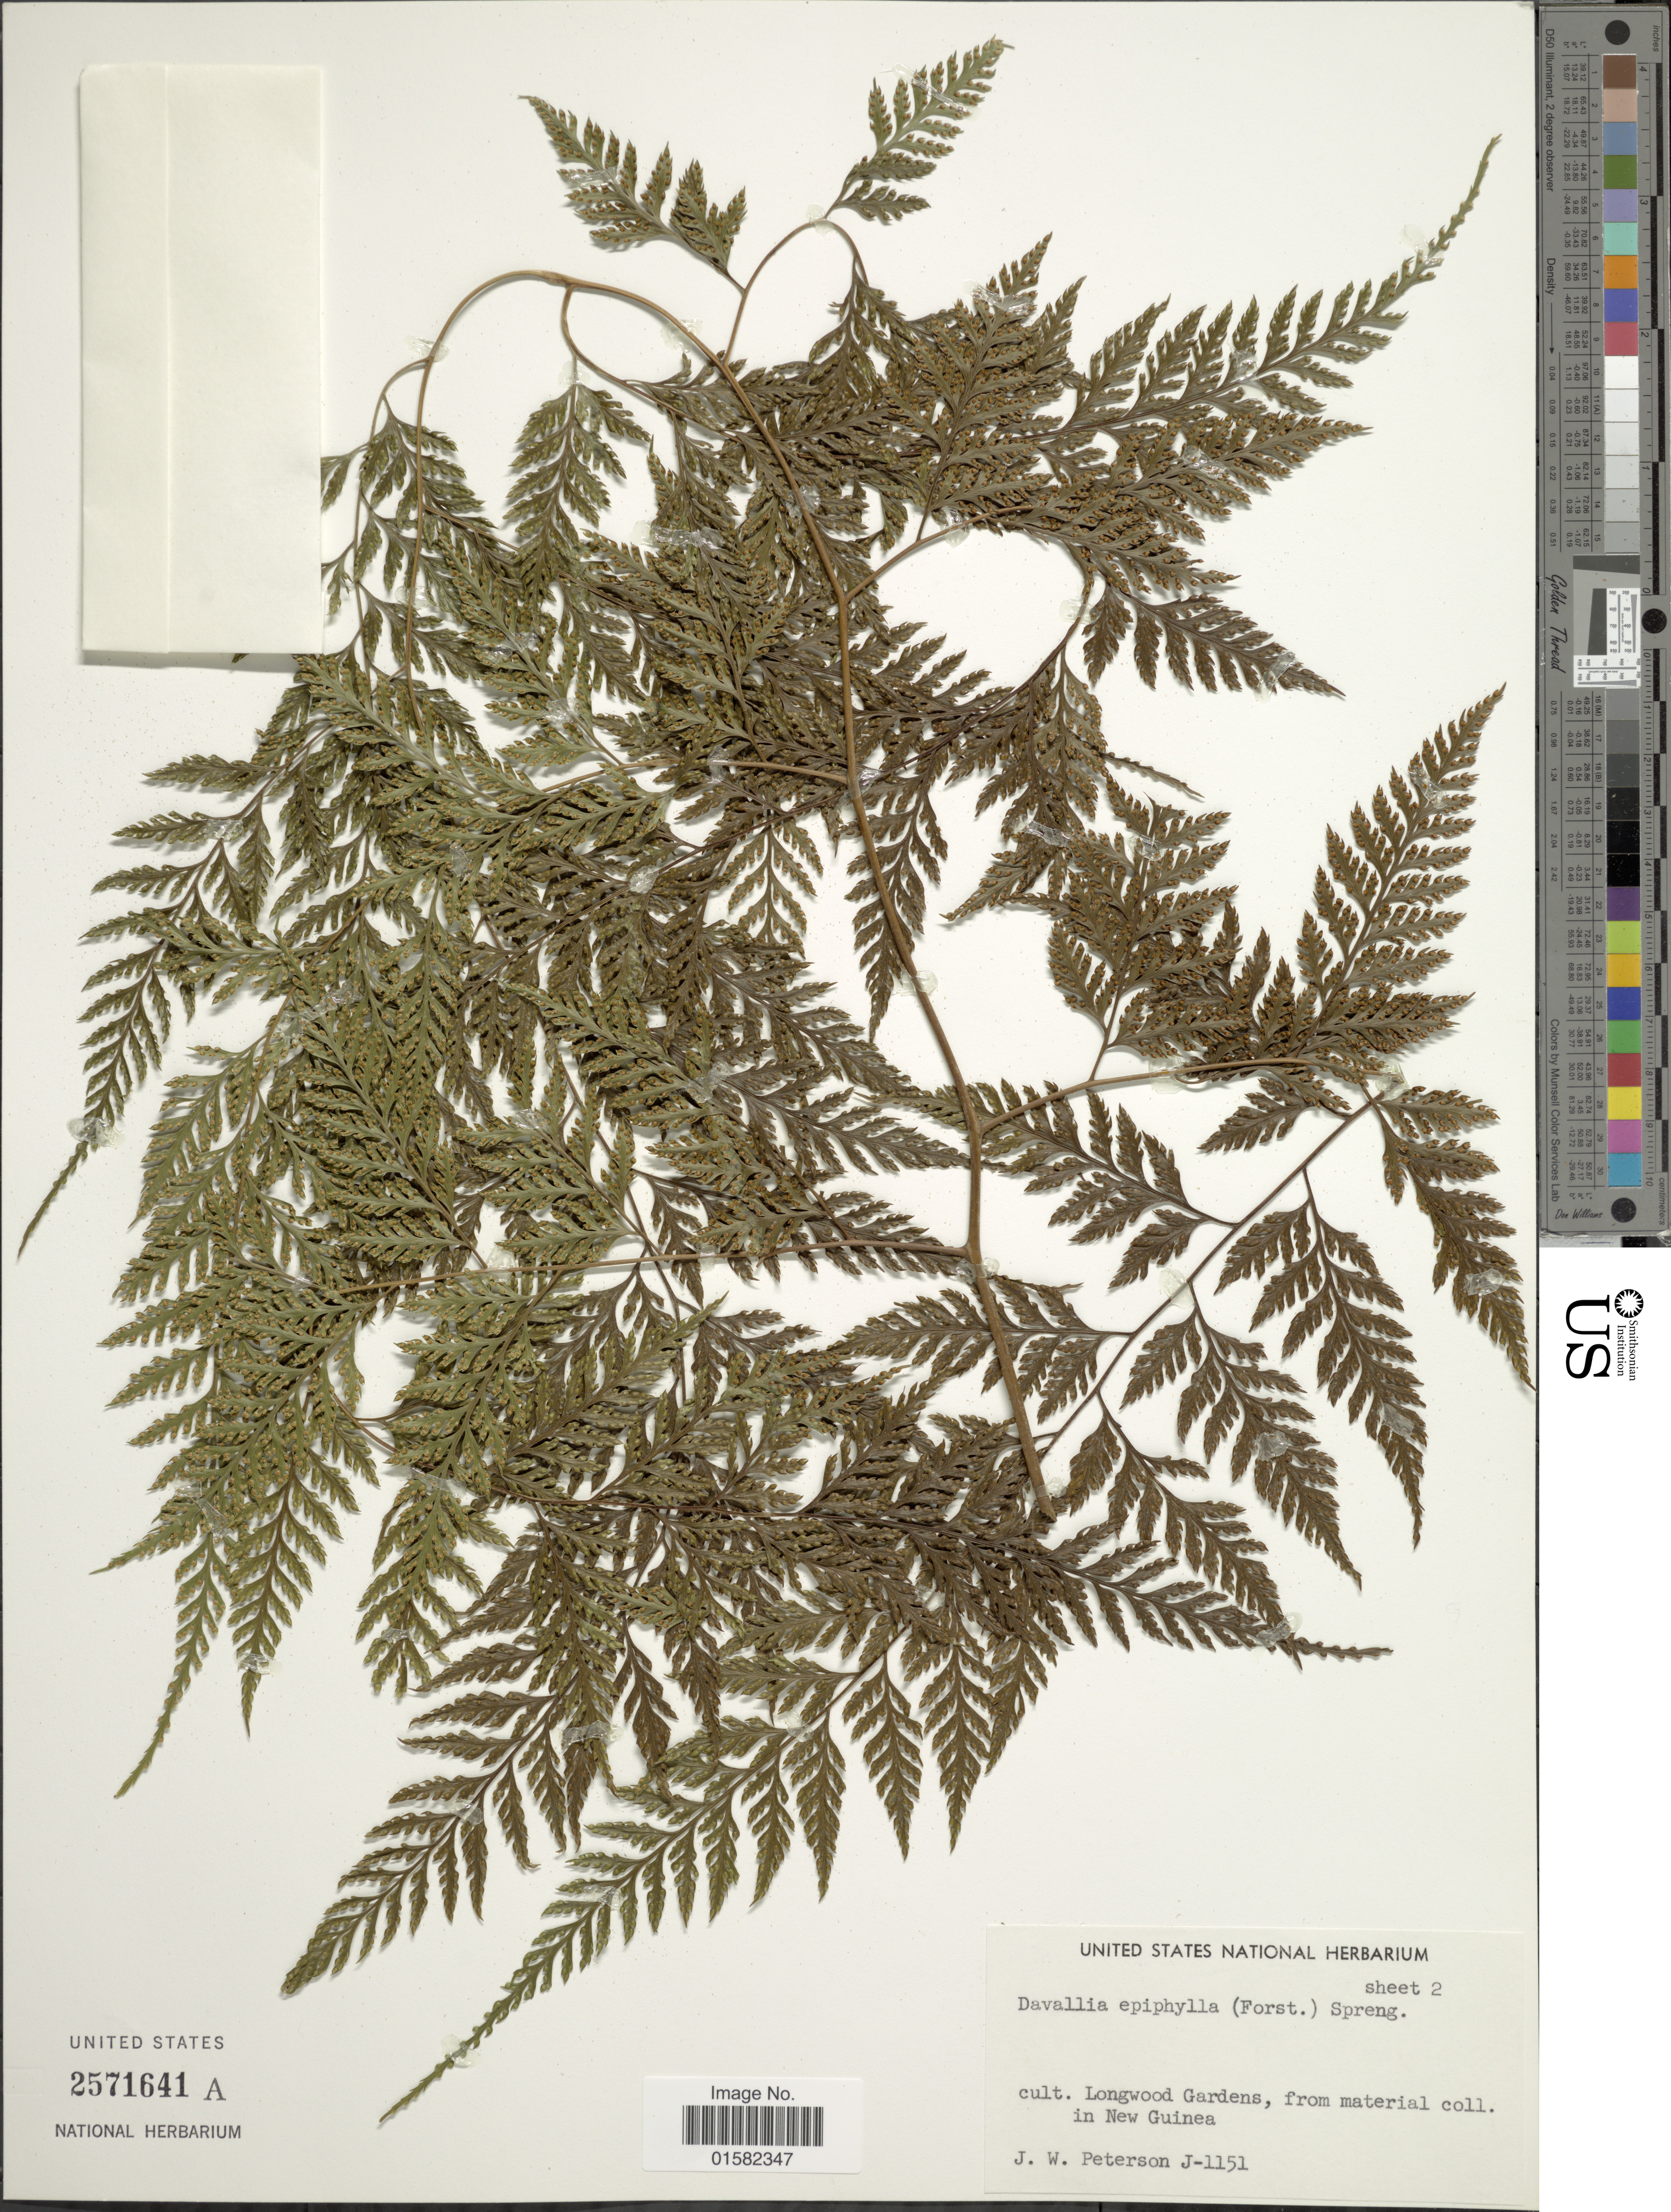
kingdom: Plantae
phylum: Tracheophyta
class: Polypodiopsida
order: Polypodiales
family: Davalliaceae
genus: Wibelia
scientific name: Wibelia epiphylla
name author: (G. Forst.) M. Kato & Tsutsumi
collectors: J. W. Peterson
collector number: J-1151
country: United States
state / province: Pennsylvania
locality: Longwood Gardens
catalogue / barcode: US 2571641A